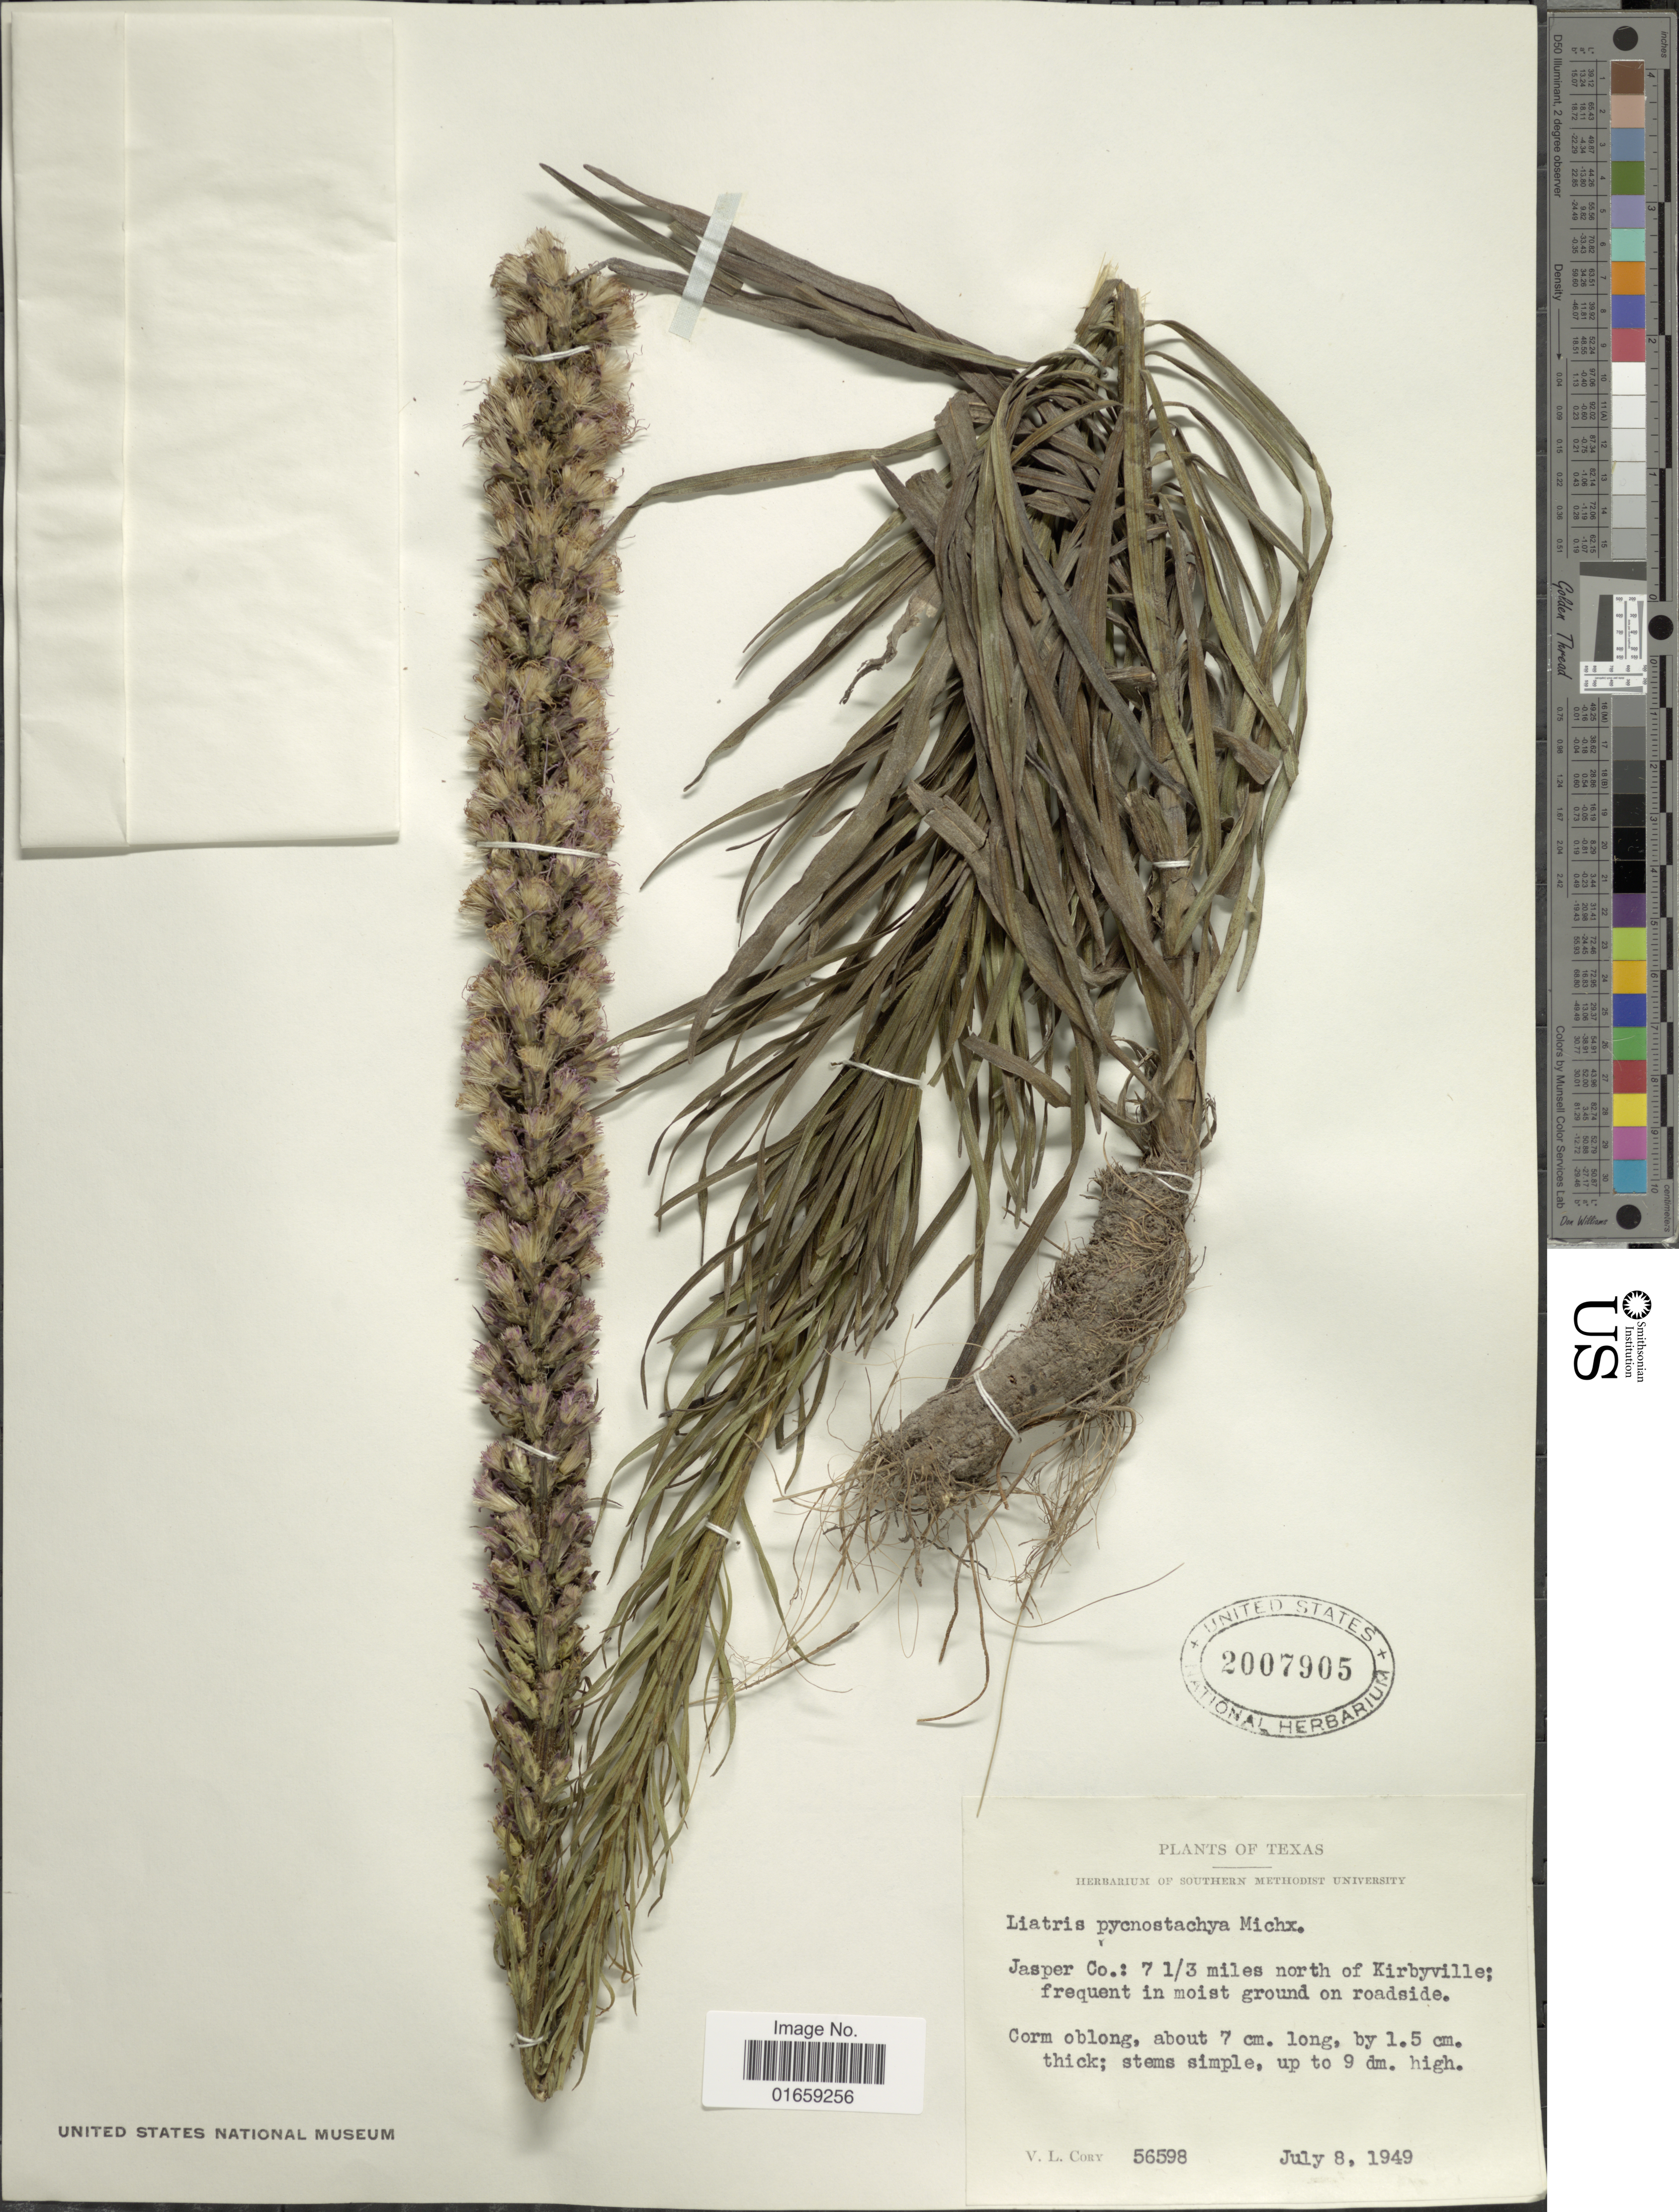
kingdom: Plantae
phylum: Tracheophyta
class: Magnoliopsida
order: Asterales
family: Asteraceae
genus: Liatris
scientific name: Liatris pycnostachya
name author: Michx.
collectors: V. Cory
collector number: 56598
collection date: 1949-07-08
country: United States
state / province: Texas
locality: Jasper co.: 7 1/3 miles north of Kirbyville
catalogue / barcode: US 2007905